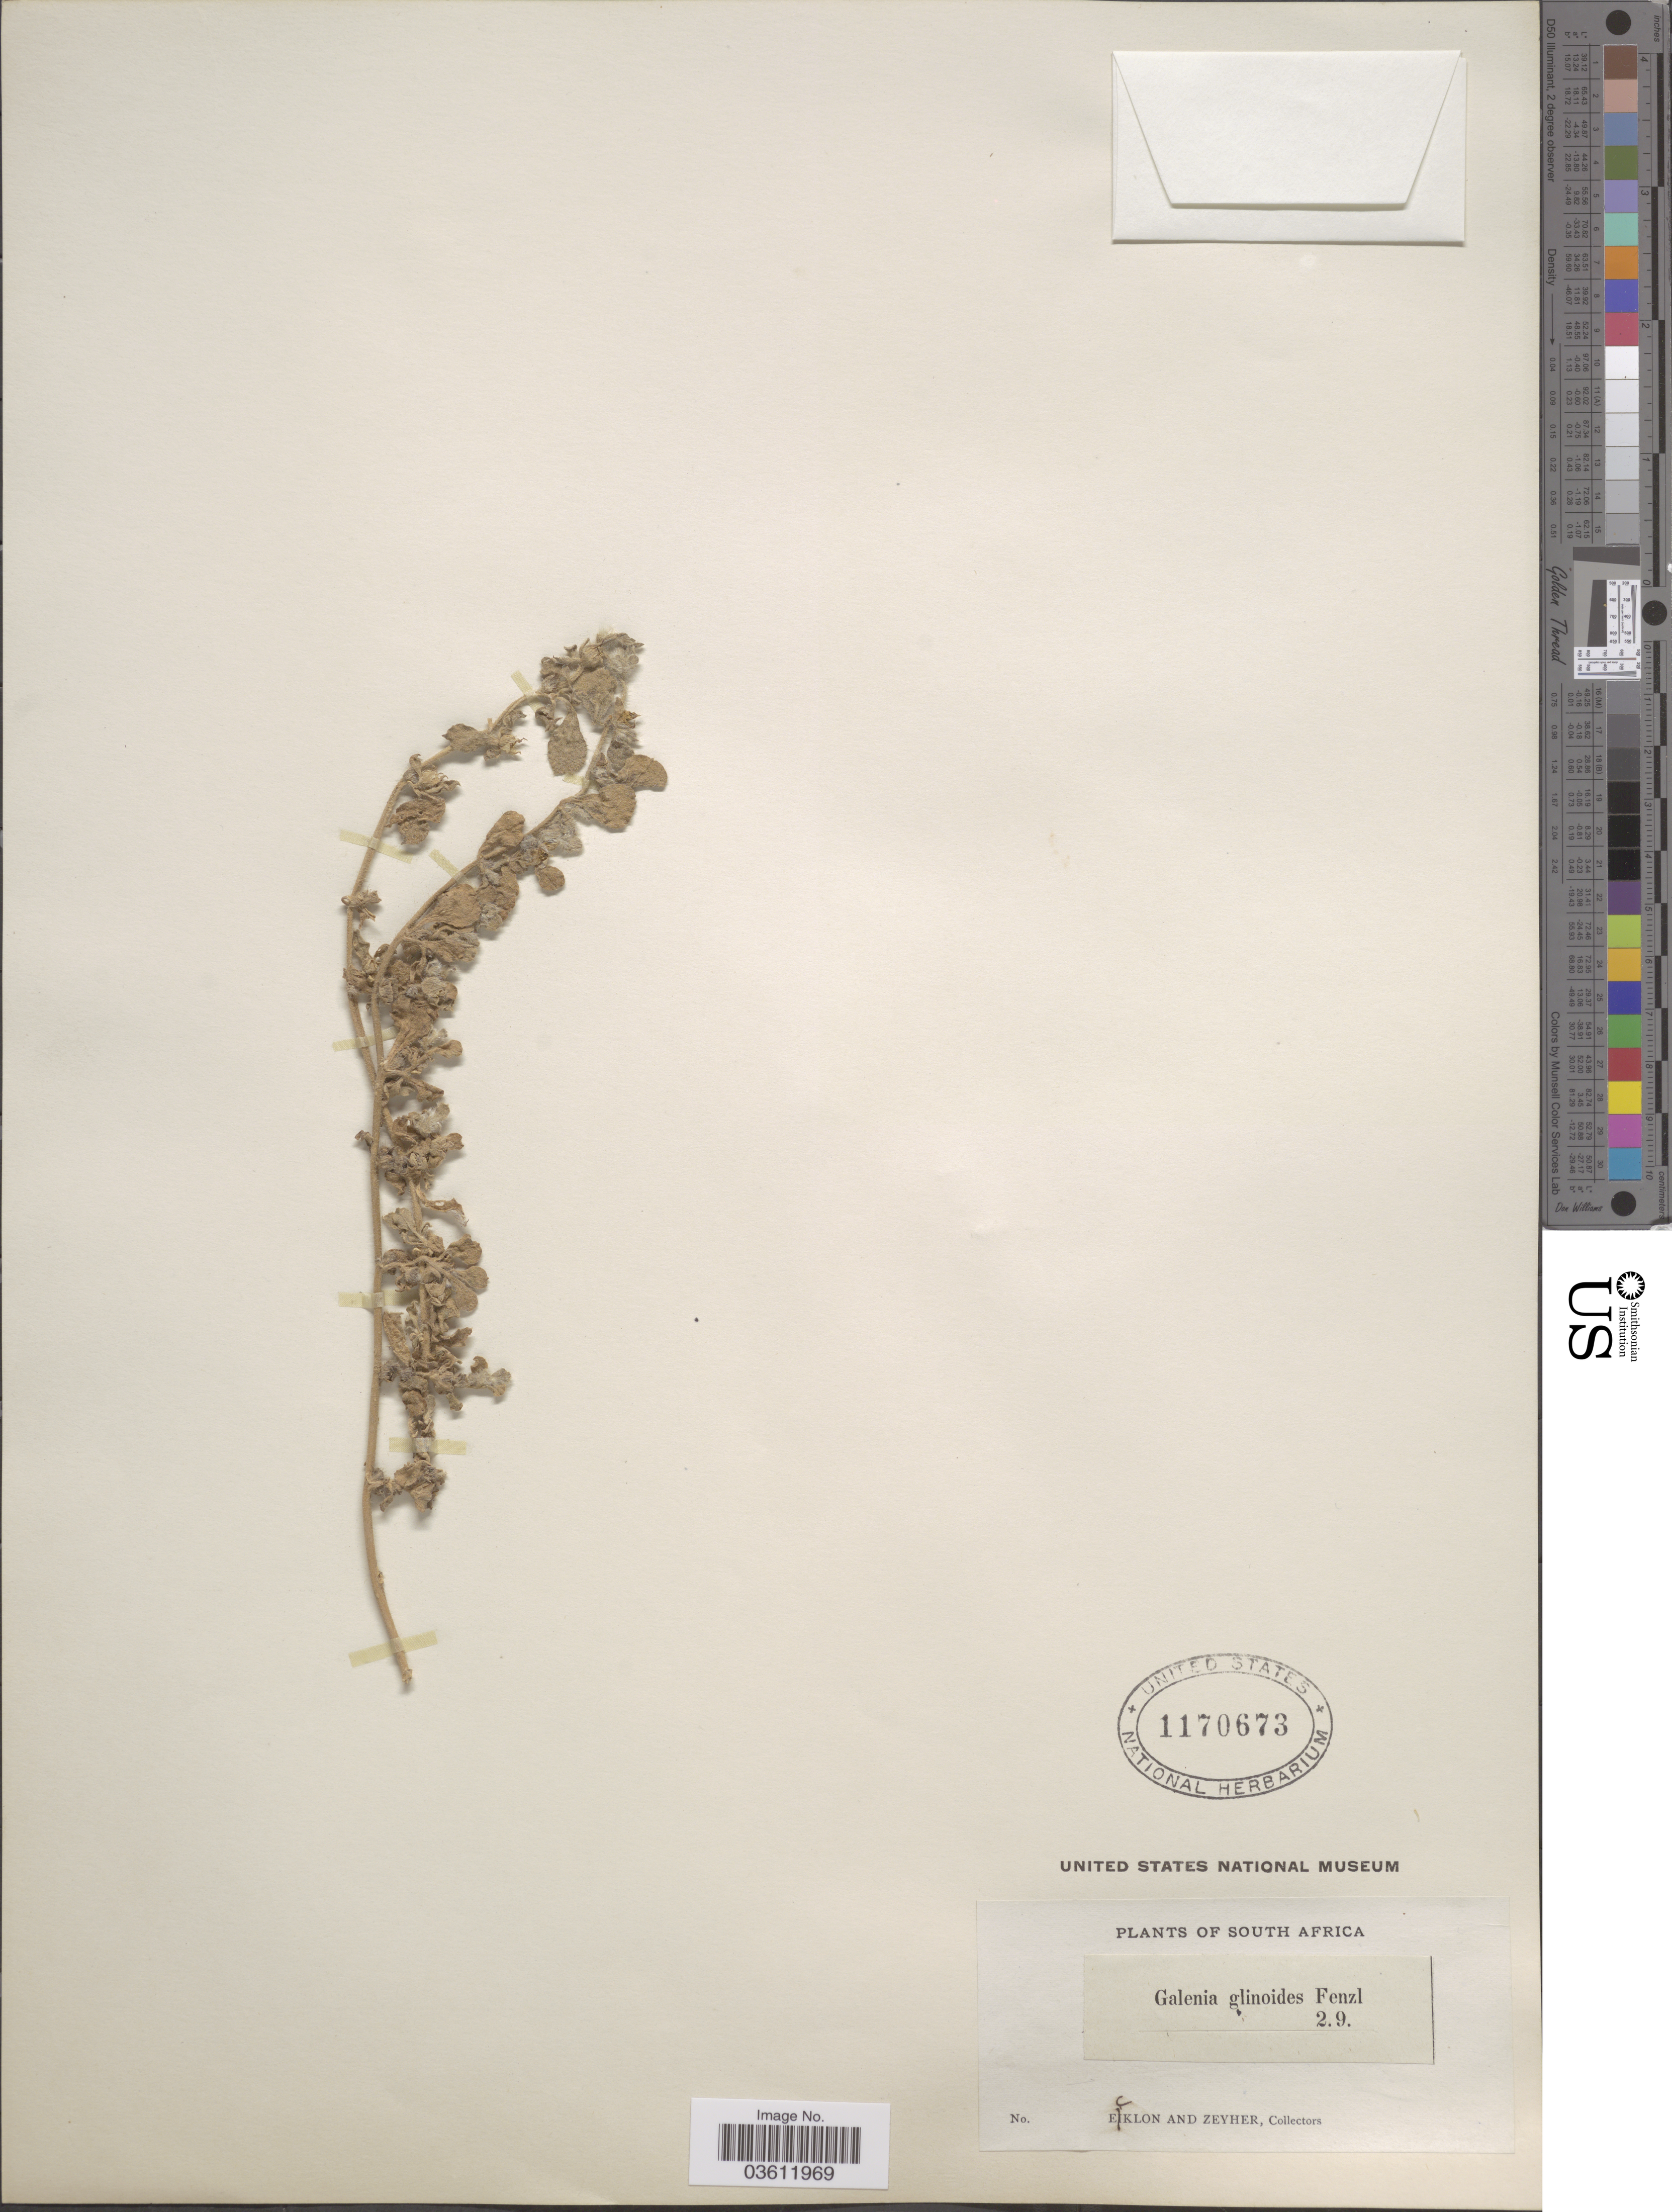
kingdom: Plantae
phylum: Tracheophyta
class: Magnoliopsida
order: Caryophyllales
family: Aizoaceae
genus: Aizoon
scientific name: Aizoon sp.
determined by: Strong, Mark T., (BOT), Smithsonian Institution - National Museum of Natural History (UNITED STATES)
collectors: -. Ecklon & -. Zeyher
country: South Africa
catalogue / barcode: US 1170673